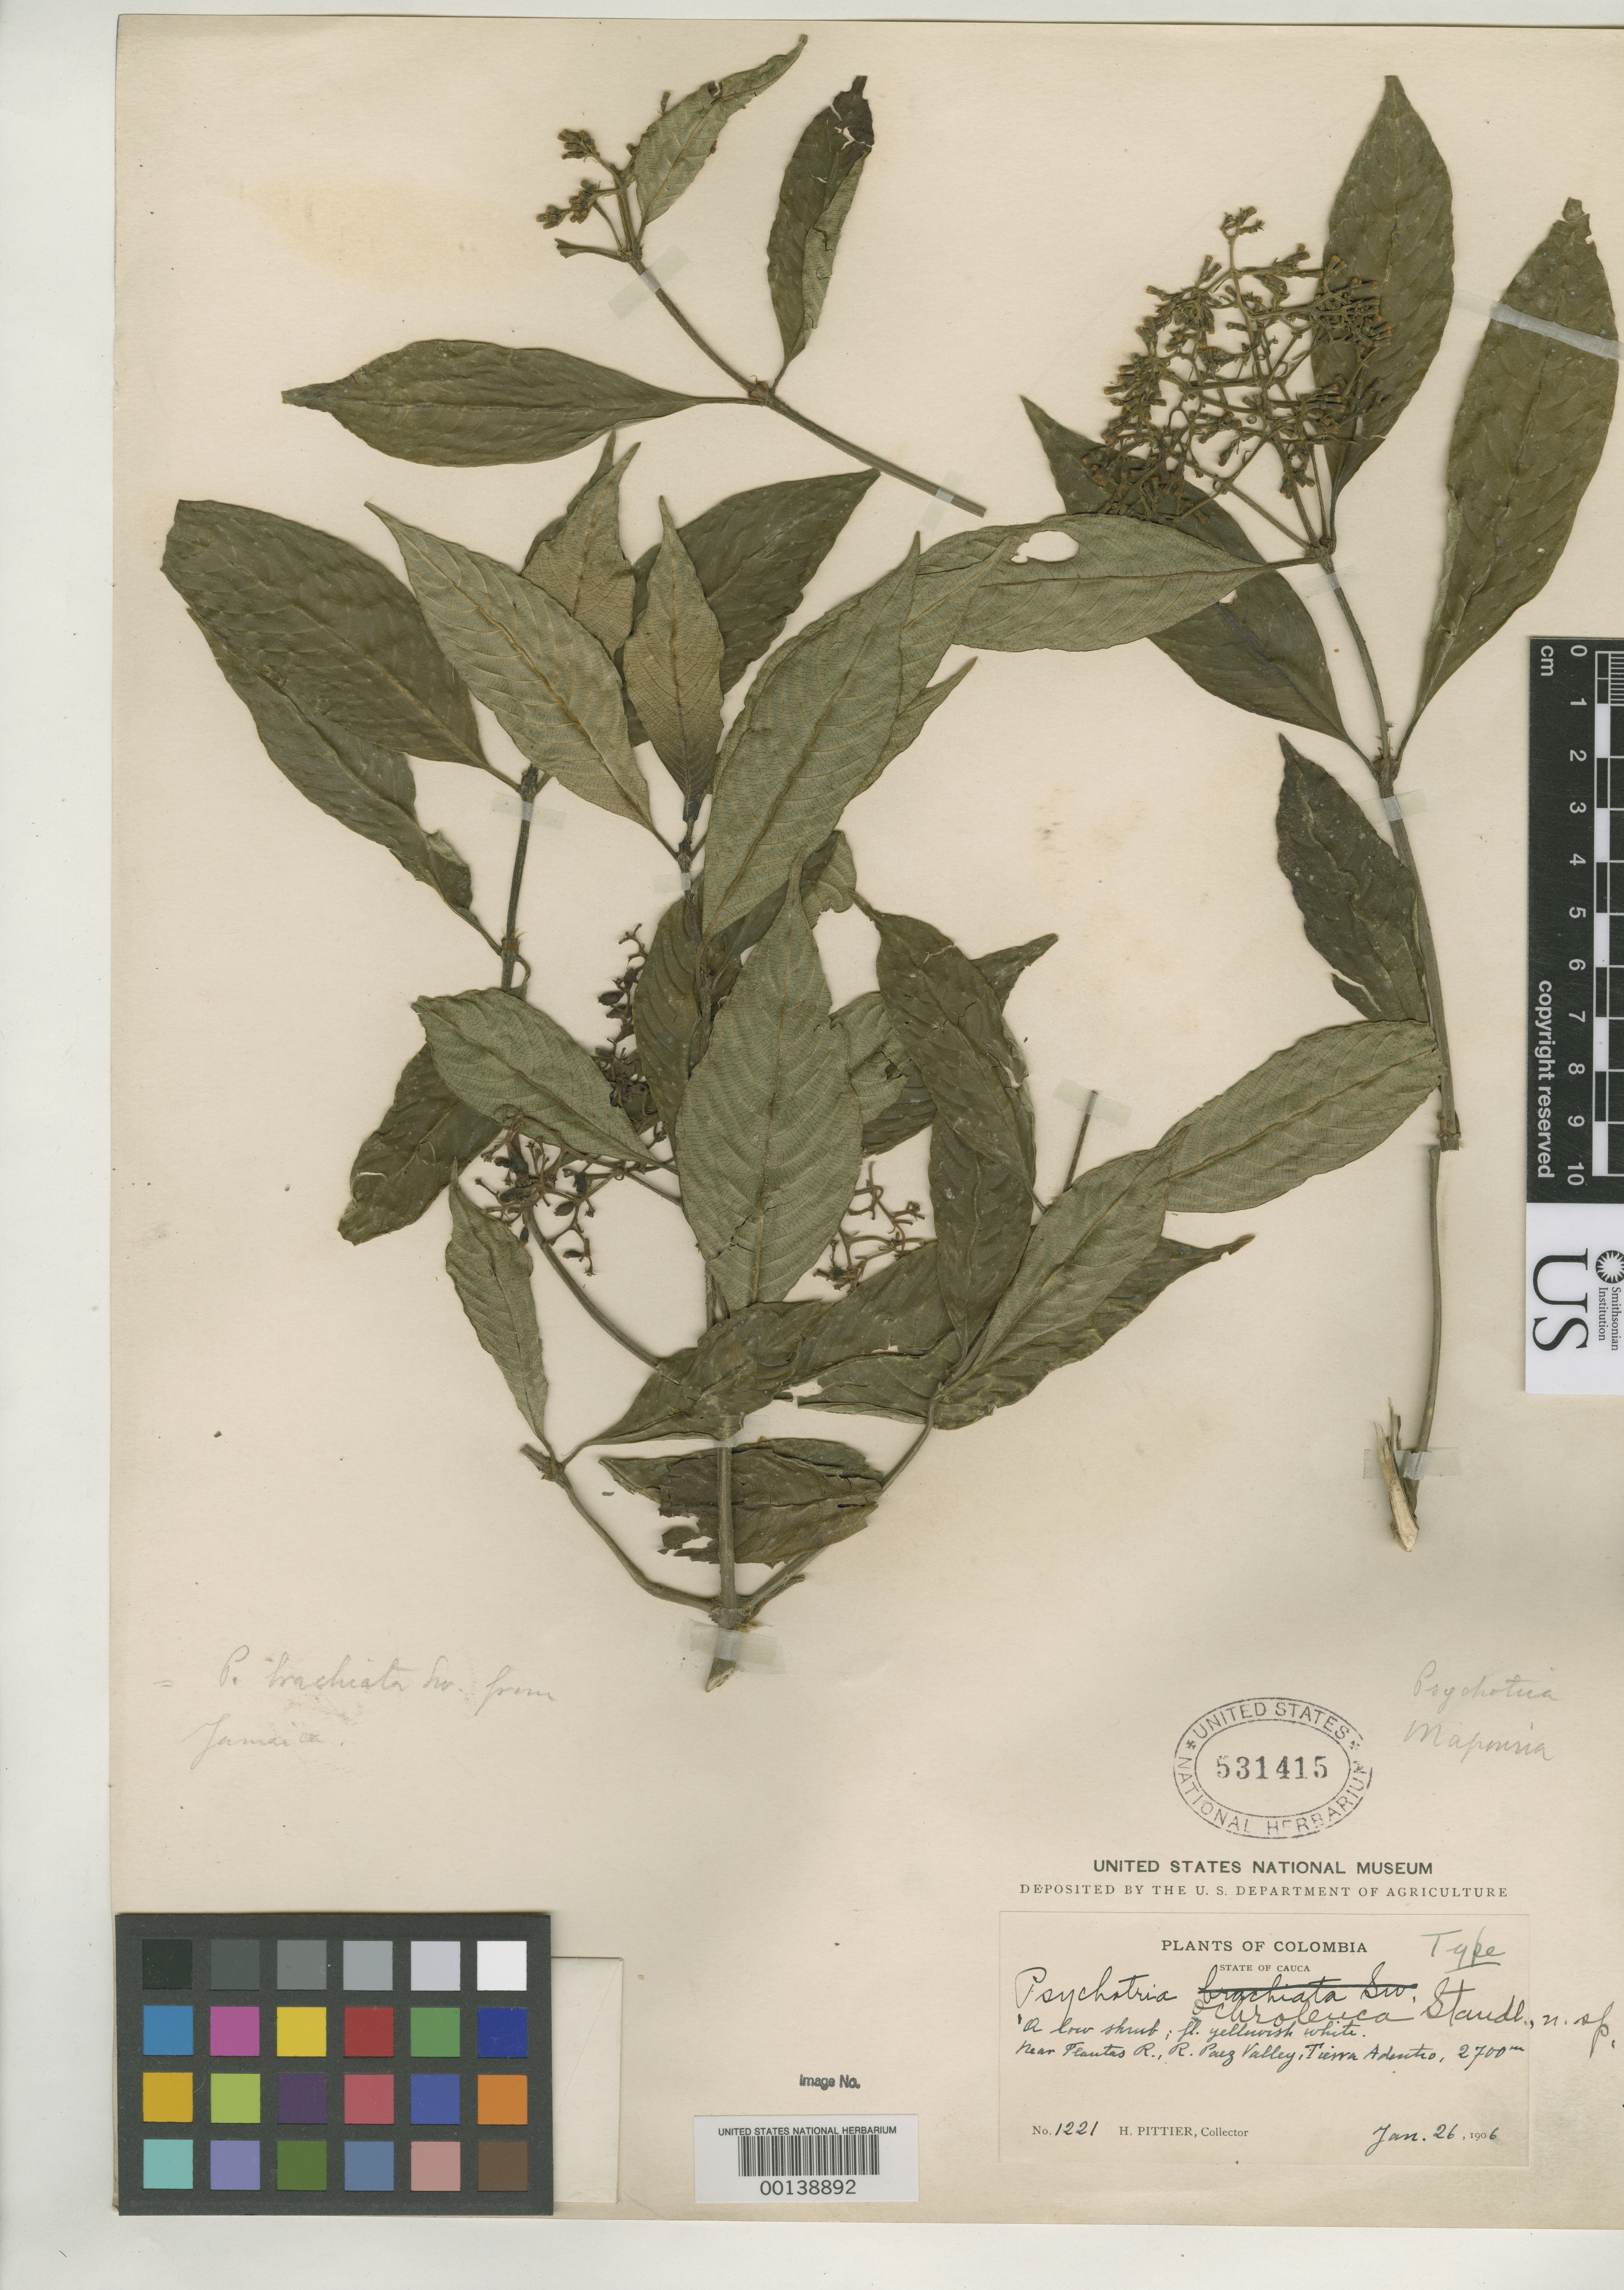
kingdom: Plantae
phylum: Tracheophyta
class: Magnoliopsida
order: Gentianales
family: Rubiaceae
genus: Psychotria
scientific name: Psychotria ochroleuca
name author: Standl.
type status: Holotype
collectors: H. F. Pittier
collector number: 1221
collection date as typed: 26 Jan 1906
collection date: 1906-01-26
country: Colombia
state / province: Cauca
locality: Rio Paez Valley, Tierra Adentro.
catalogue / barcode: US 531415